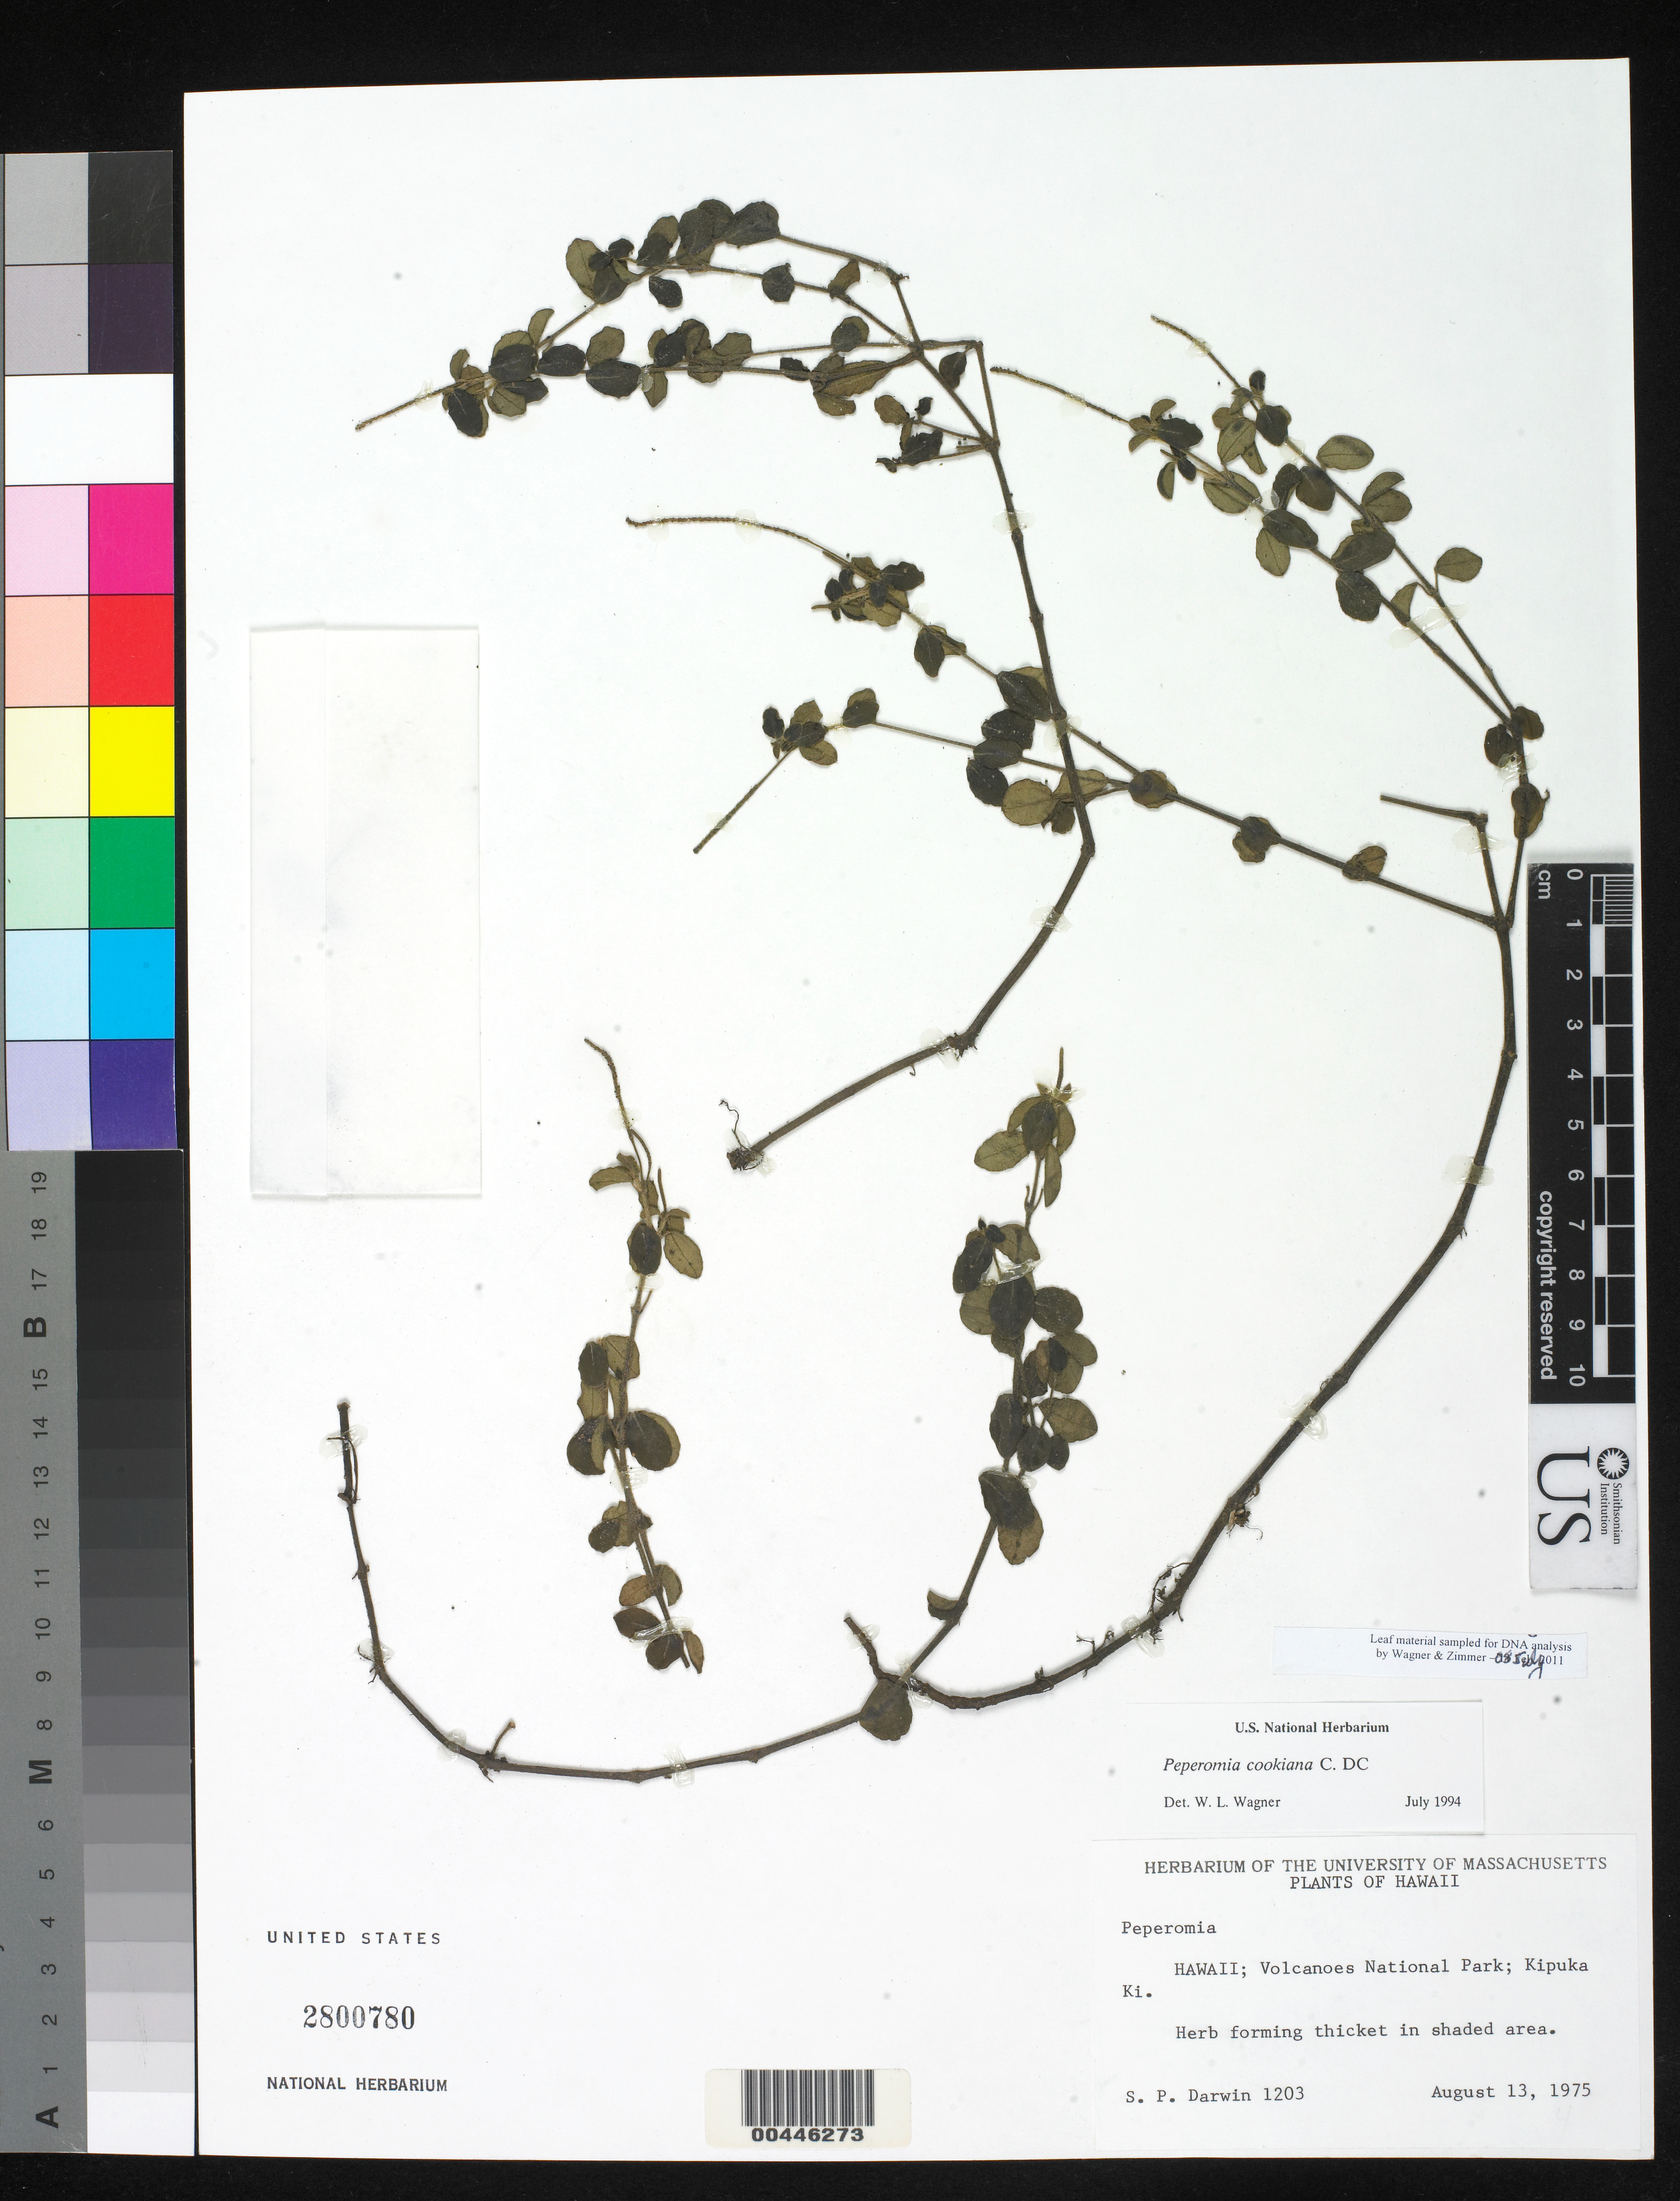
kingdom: Plantae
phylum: Tracheophyta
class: Magnoliopsida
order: Piperales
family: Piperaceae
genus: Peperomia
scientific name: Peperomia cookiana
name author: C. DC.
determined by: Wagner, W. L., (BOT), Smithsonian Institution - National Museum of Natural History (UNITED STATES)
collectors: S. P. Darwin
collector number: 1203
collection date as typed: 13 Aug 1975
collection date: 1975-08-13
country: United States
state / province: Hawaii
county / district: Hawaii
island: Hawaii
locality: Hawaii Volcanoes National Park, Kipuka Ki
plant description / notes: Leaf material sampled for DNA analysis byt WEagner & Zimmer - 8 Jul 2011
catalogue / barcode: US 2800780